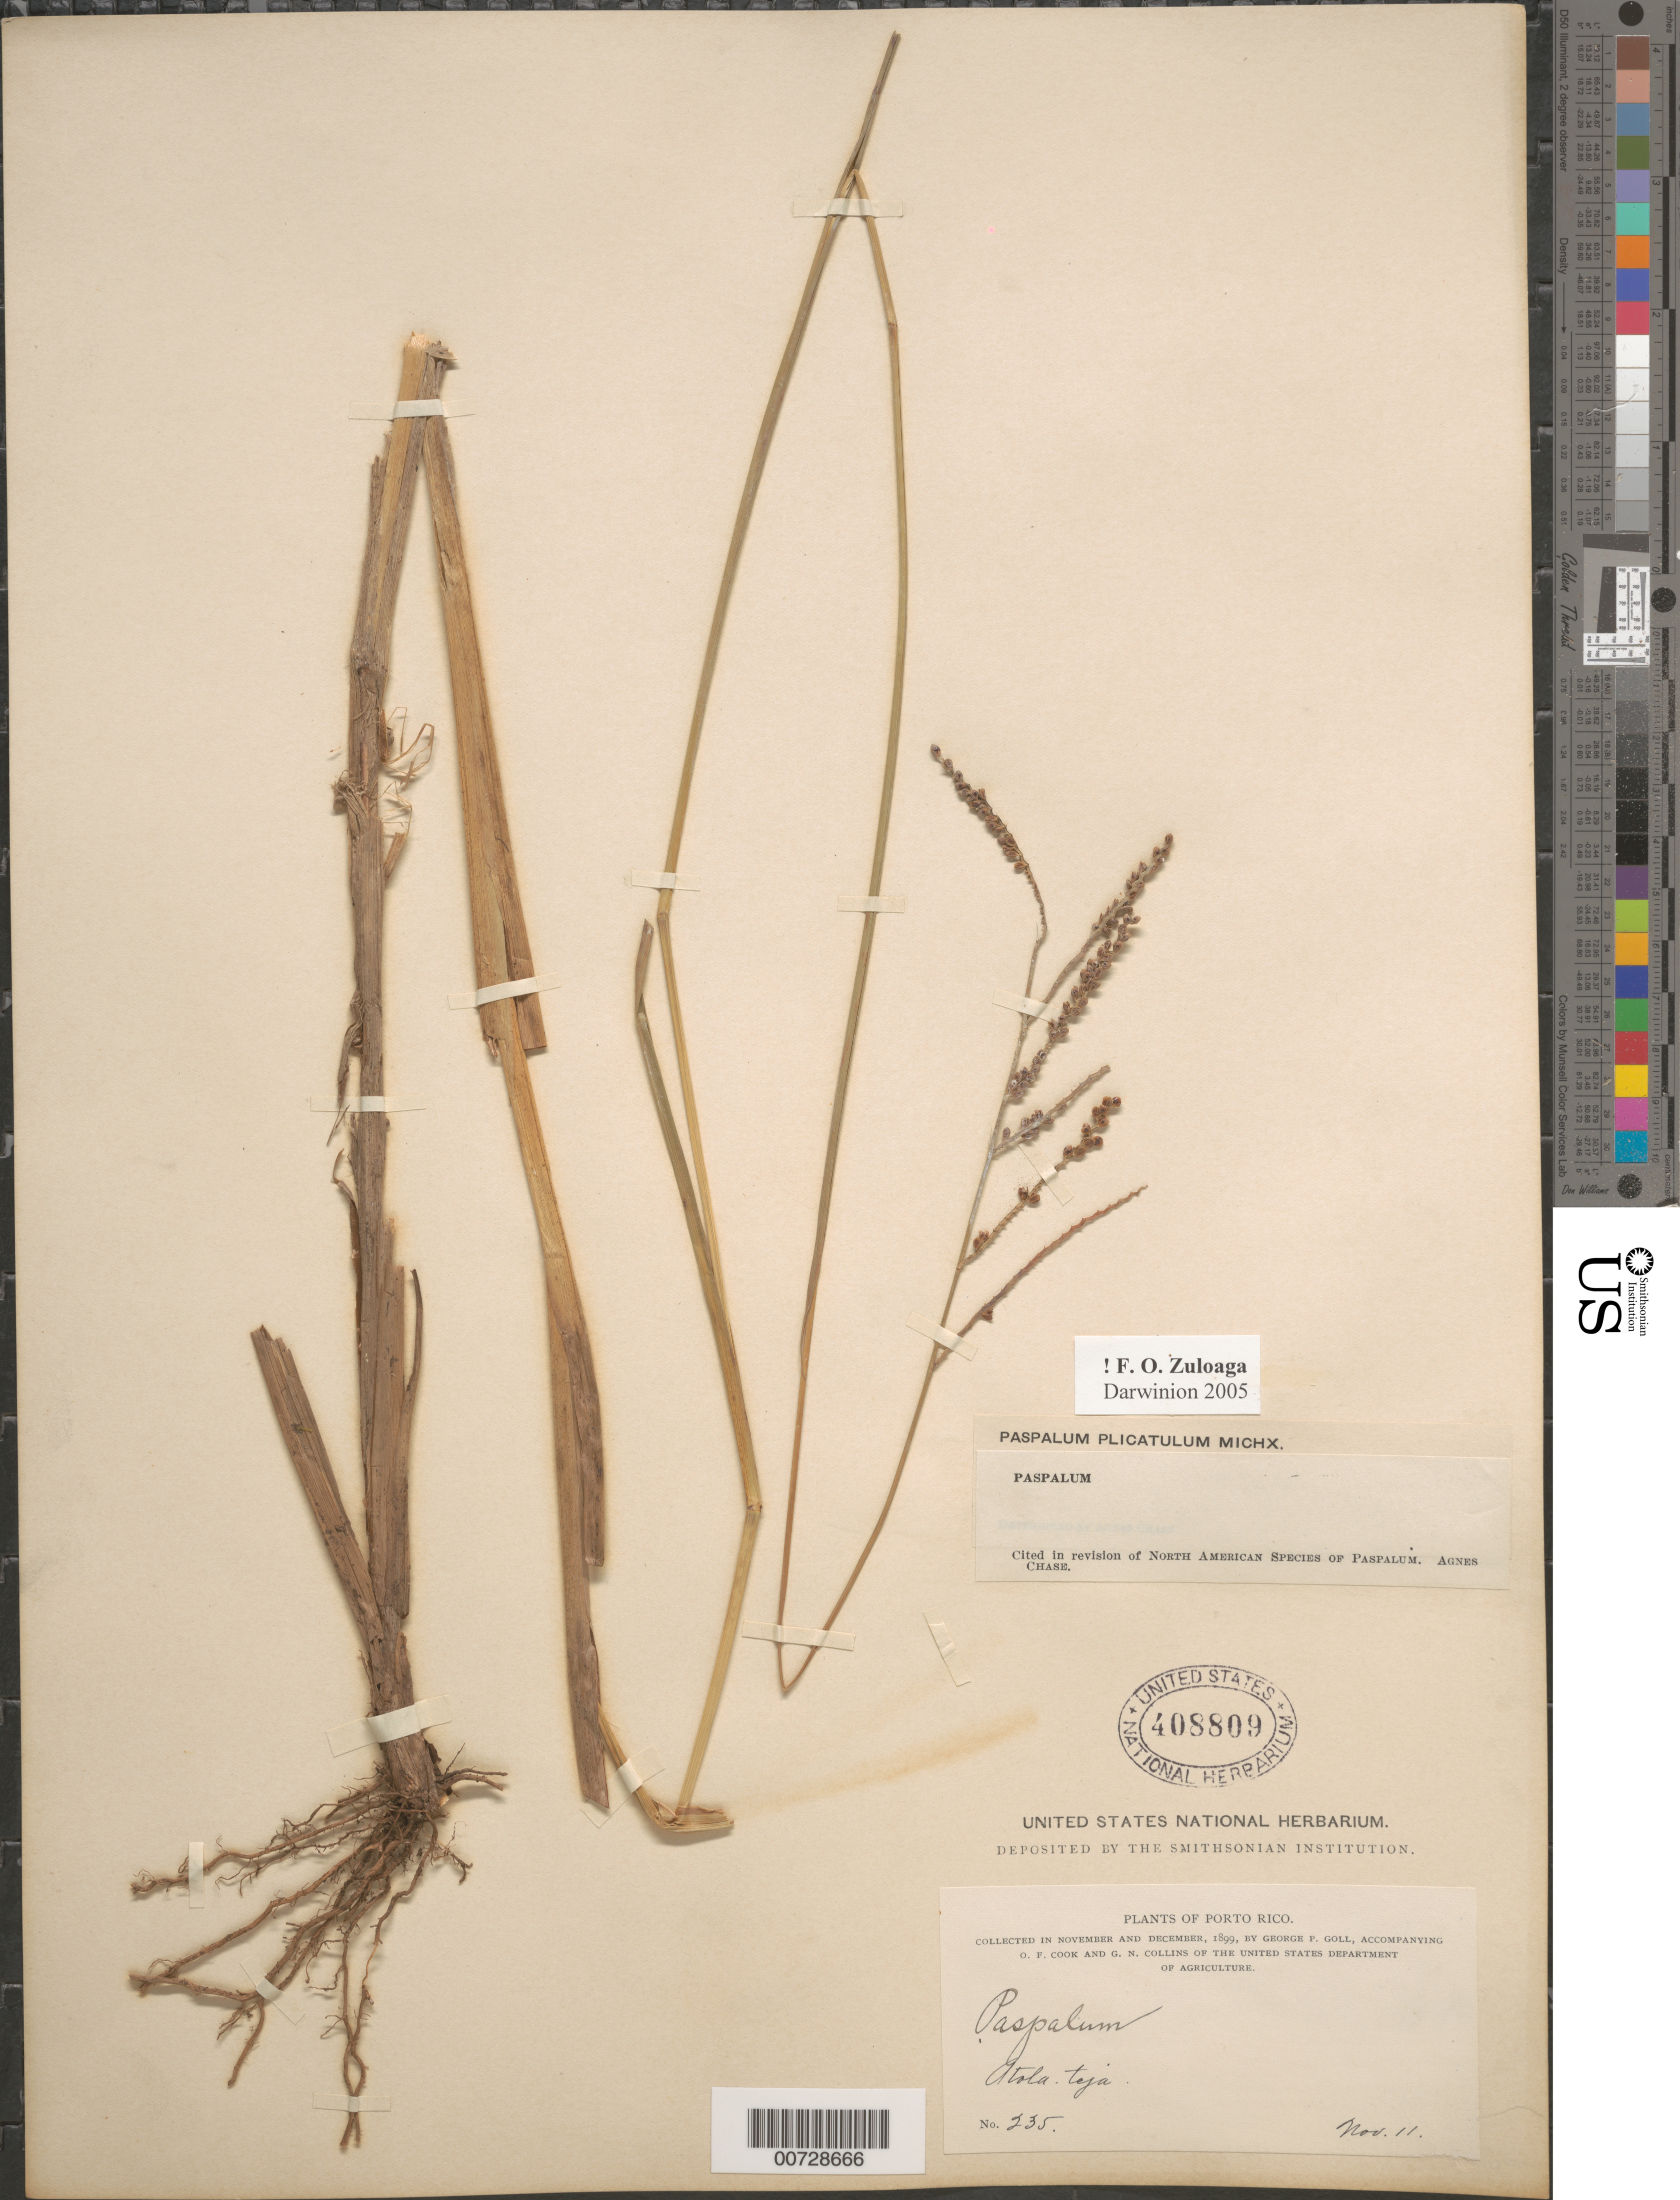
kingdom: Plantae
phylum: Tracheophyta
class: Liliopsida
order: Poales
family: Poaceae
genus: Paspalum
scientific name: Paspalum plicatulum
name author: Michx.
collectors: G. Goll, O. F. Cook & G. N. Collins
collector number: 235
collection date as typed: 11 Nov 1899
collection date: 1899-11-11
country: Puerto Rico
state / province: Bayamón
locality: Hato Tejas.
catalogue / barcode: US 408809